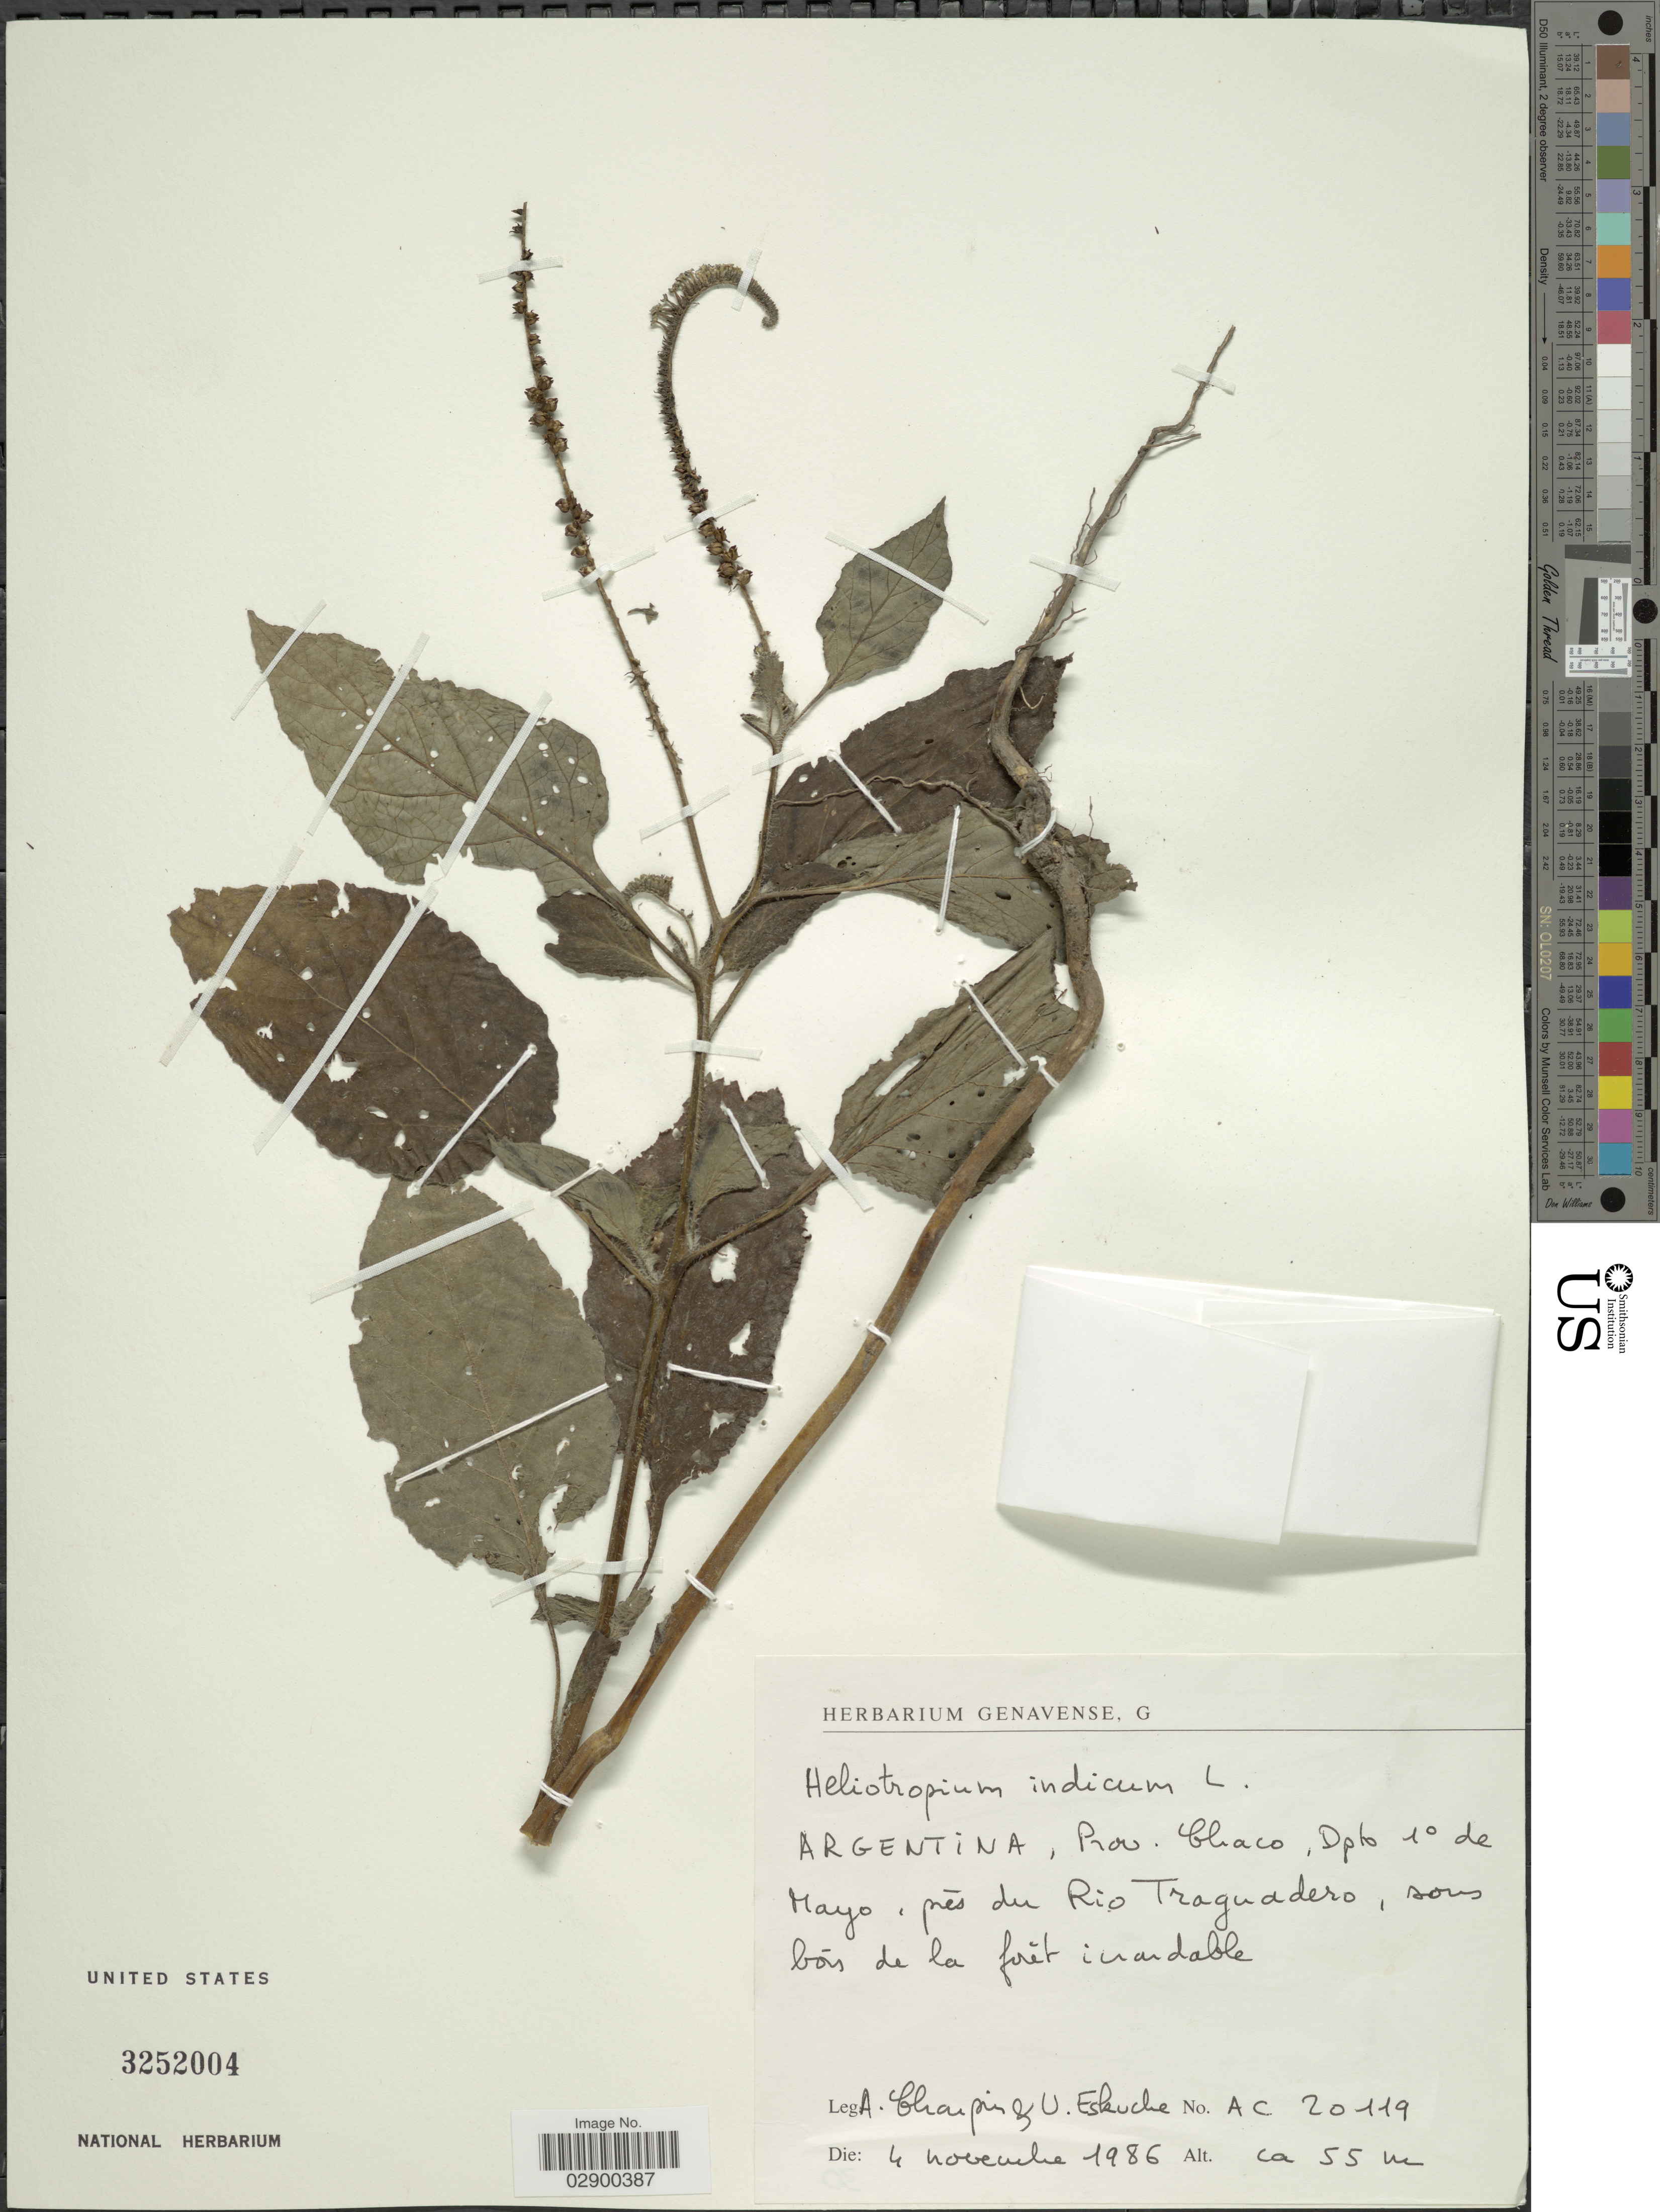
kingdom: Plantae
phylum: Tracheophyta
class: Magnoliopsida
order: Boraginales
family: Heliotropiaceae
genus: Heliotropium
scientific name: Heliotropium indicum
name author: L.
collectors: A. Chaipin & U. Eskuche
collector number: AC20119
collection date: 1986-11-04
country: Argentina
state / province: Chaco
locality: Dpto. 1° de Mayo, prés du Rio Traguadero.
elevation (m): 55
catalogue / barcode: US 3252004